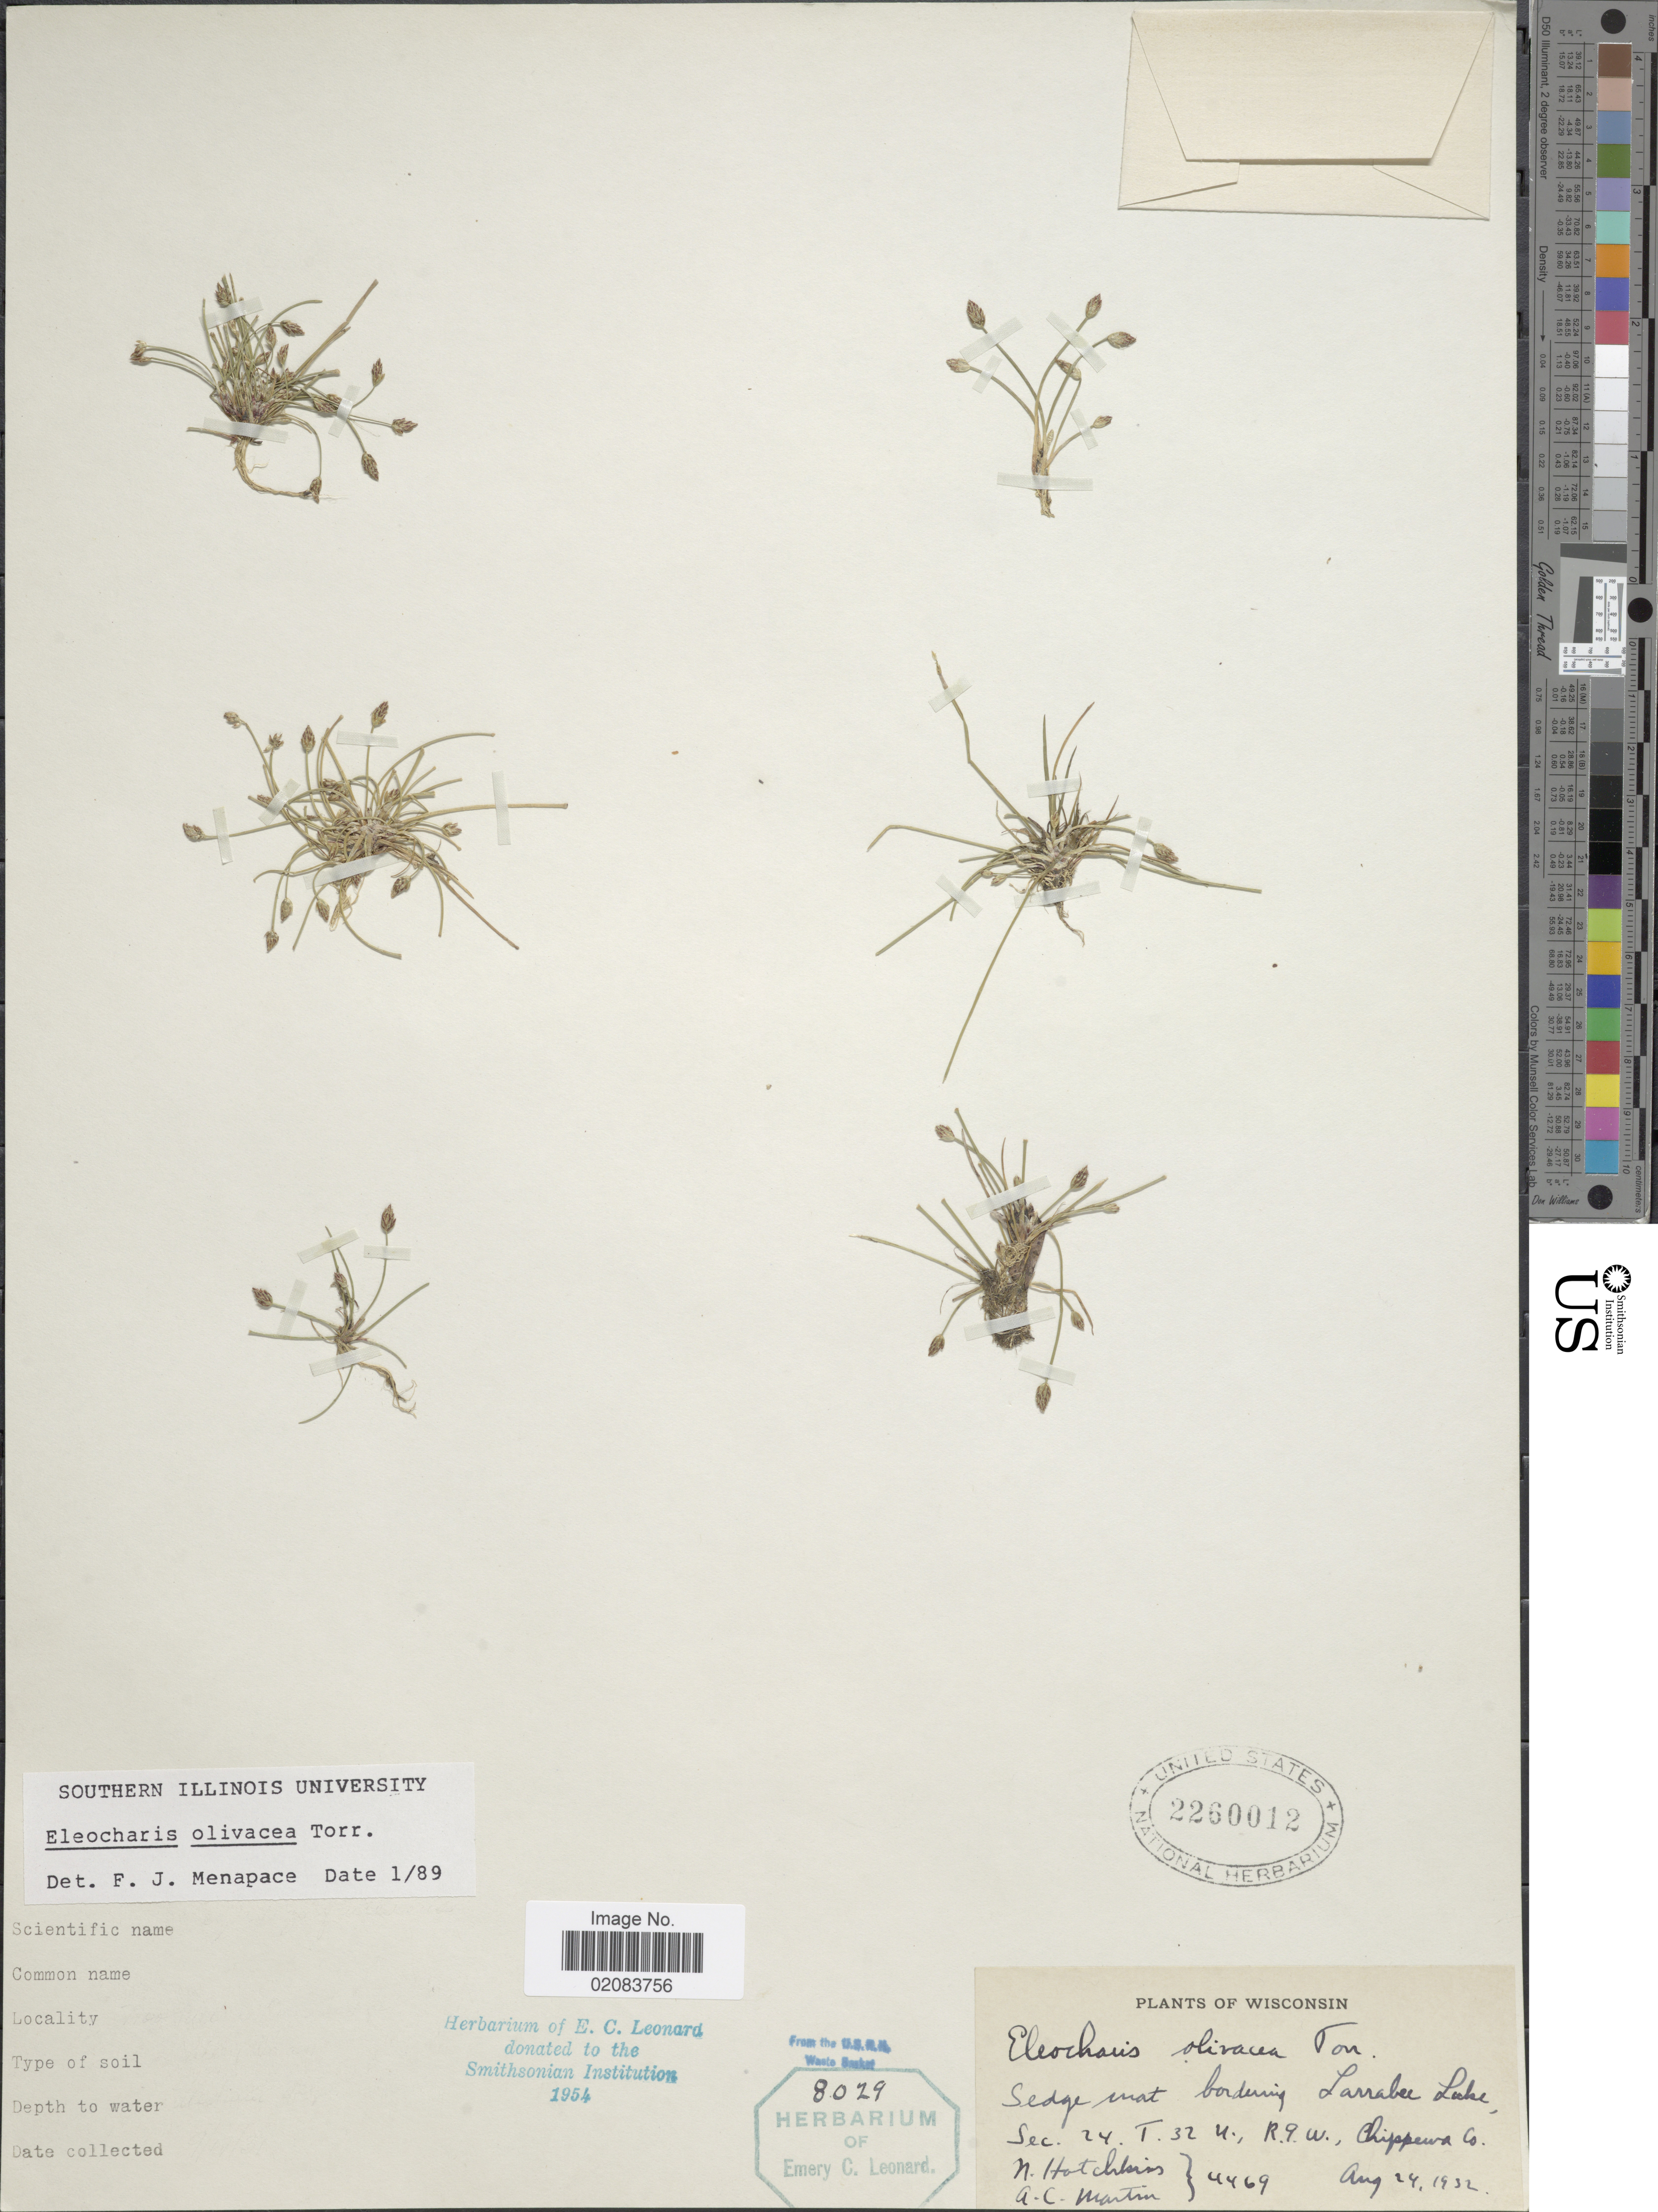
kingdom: Plantae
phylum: Tracheophyta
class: Liliopsida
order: Poales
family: Cyperaceae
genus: Eleocharis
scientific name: Eleocharis olivacea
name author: Torr.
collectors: N. Hotchkiss & A. C. Martin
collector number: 4469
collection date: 1932-08-24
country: United States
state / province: Wisconsin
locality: Sedge mat bordering Larrabee Lake, Sec. 24. T32 N., R9W., Chippewa Co.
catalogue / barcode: US 2260012